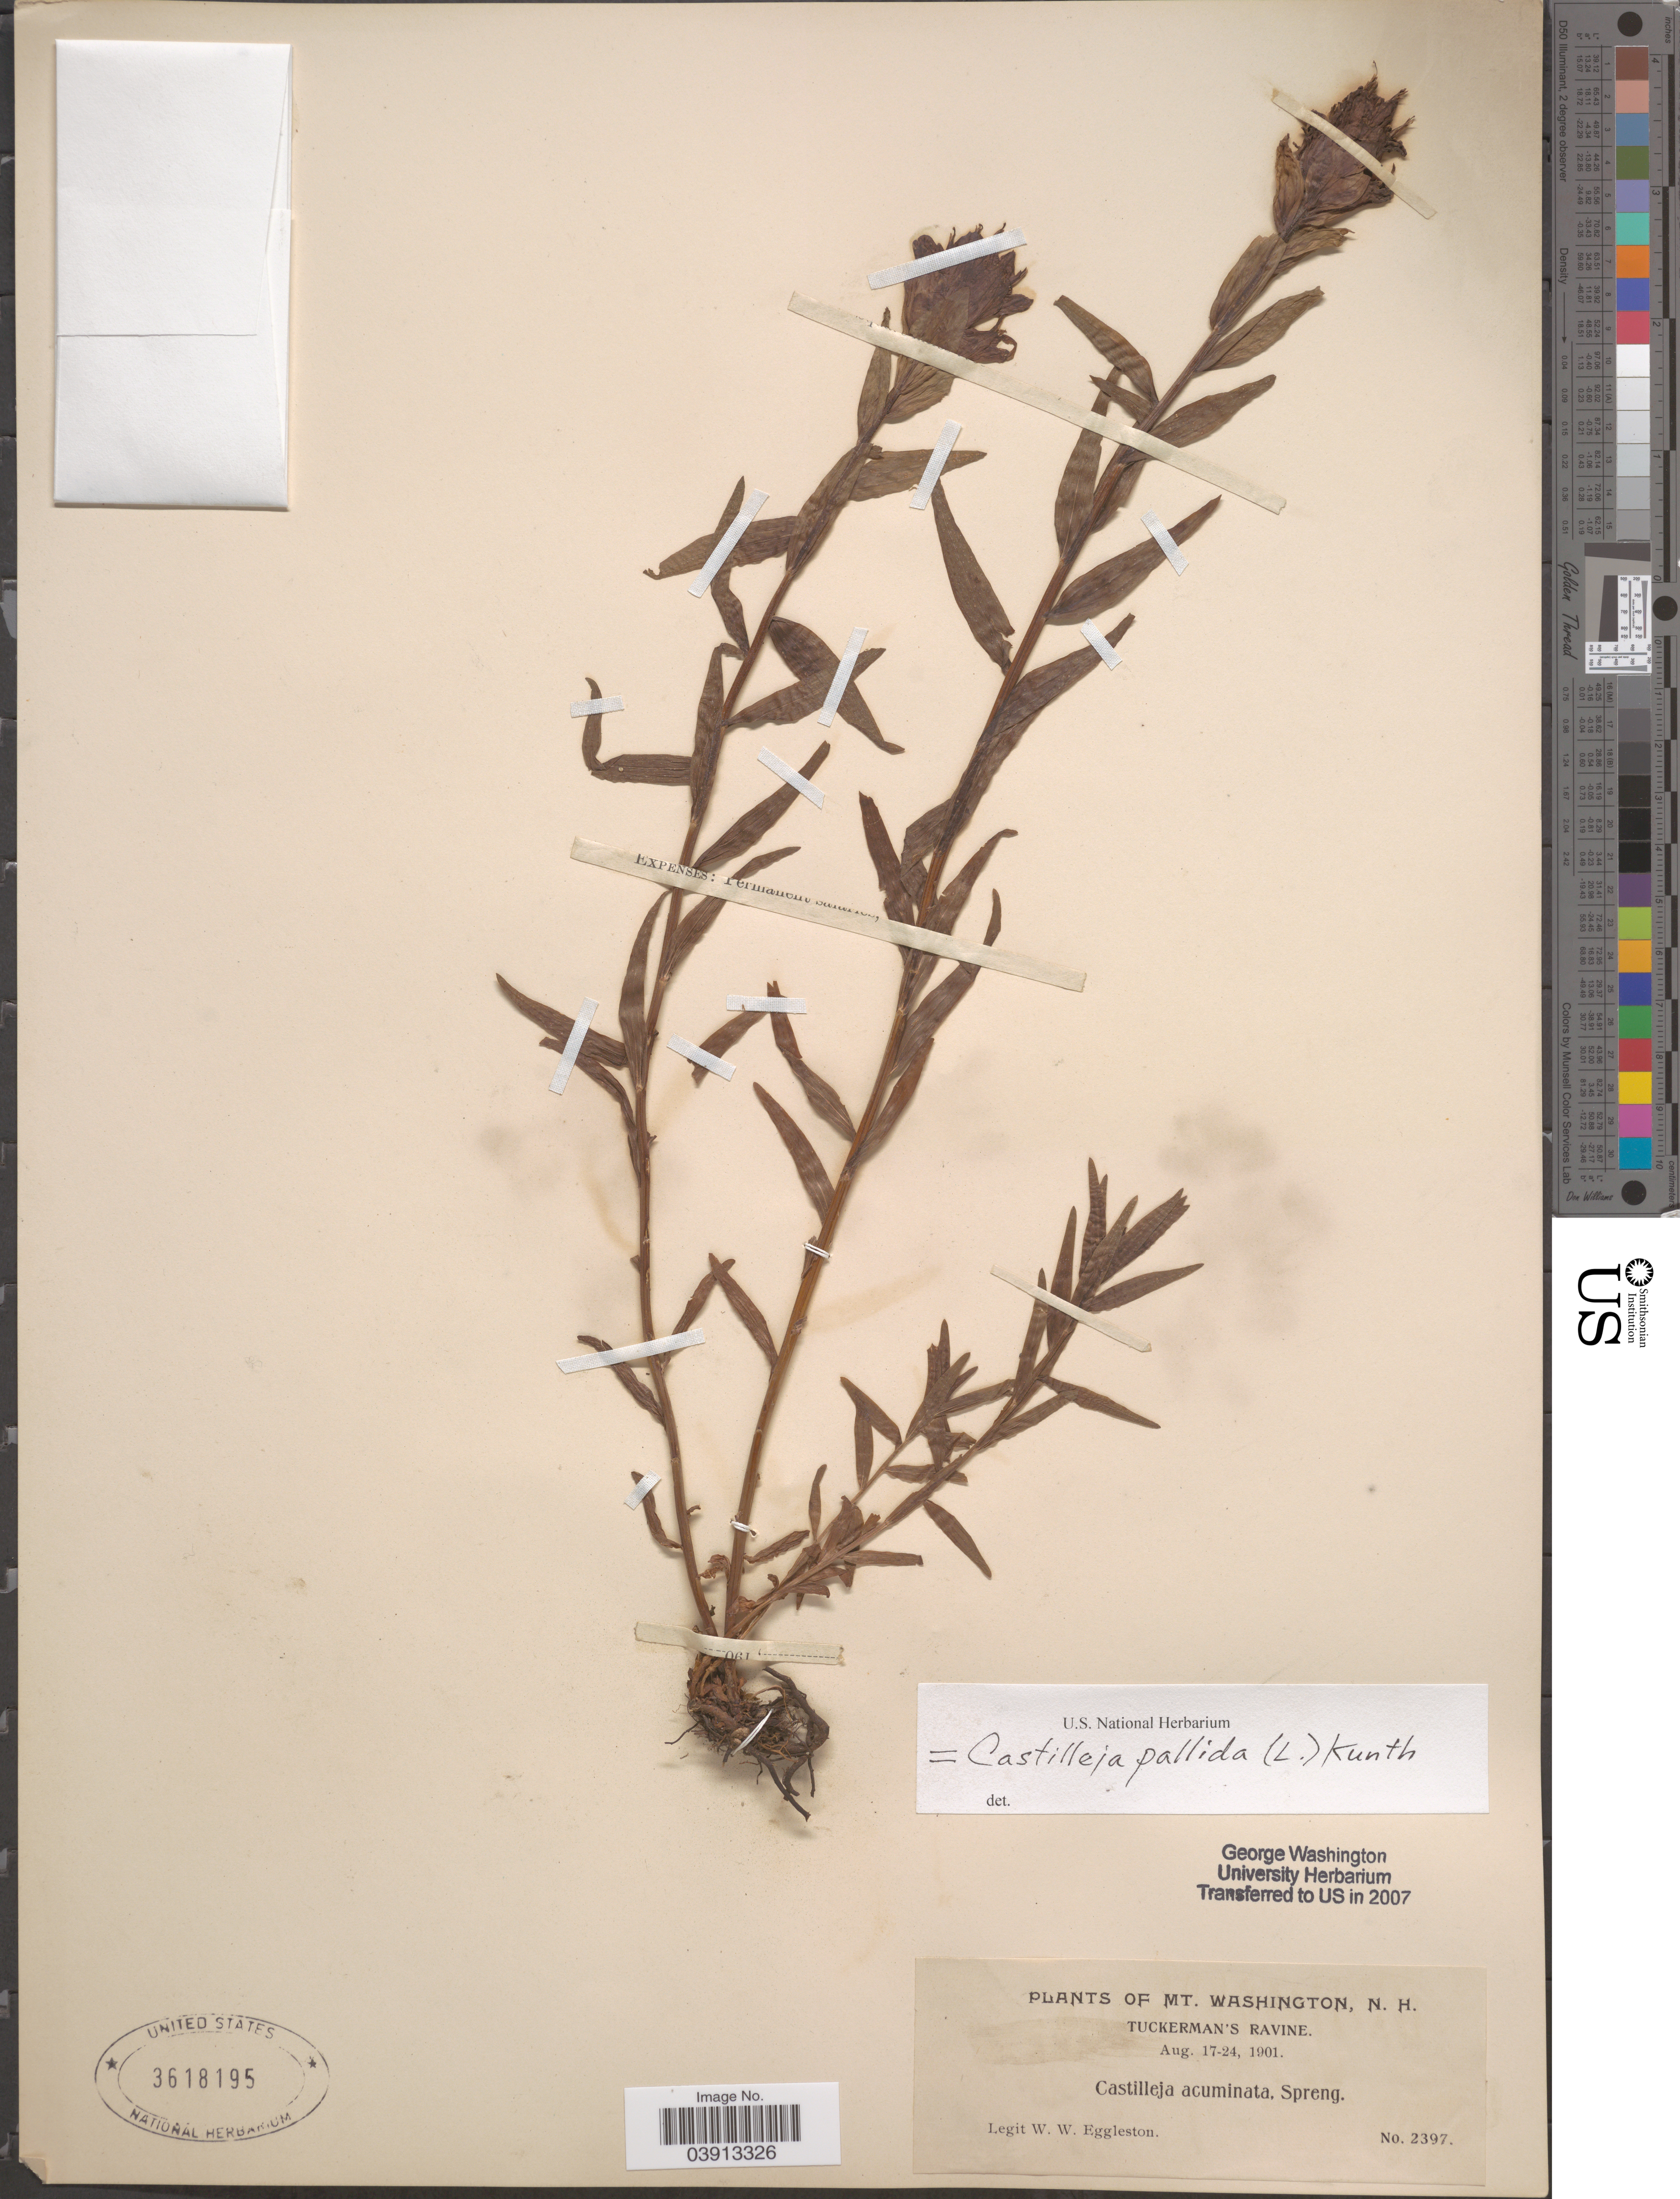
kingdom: Plantae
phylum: Tracheophyta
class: Magnoliopsida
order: Lamiales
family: Orobanchaceae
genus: Castilleja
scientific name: Castilleja pallida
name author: (L.) Spreng.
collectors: W. W. Eggleston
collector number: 2397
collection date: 1901-08-17/1901-08-24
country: United States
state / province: New Hampshire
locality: Mt. Washington. Tuckerman's Ravine.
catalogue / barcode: US 3618195